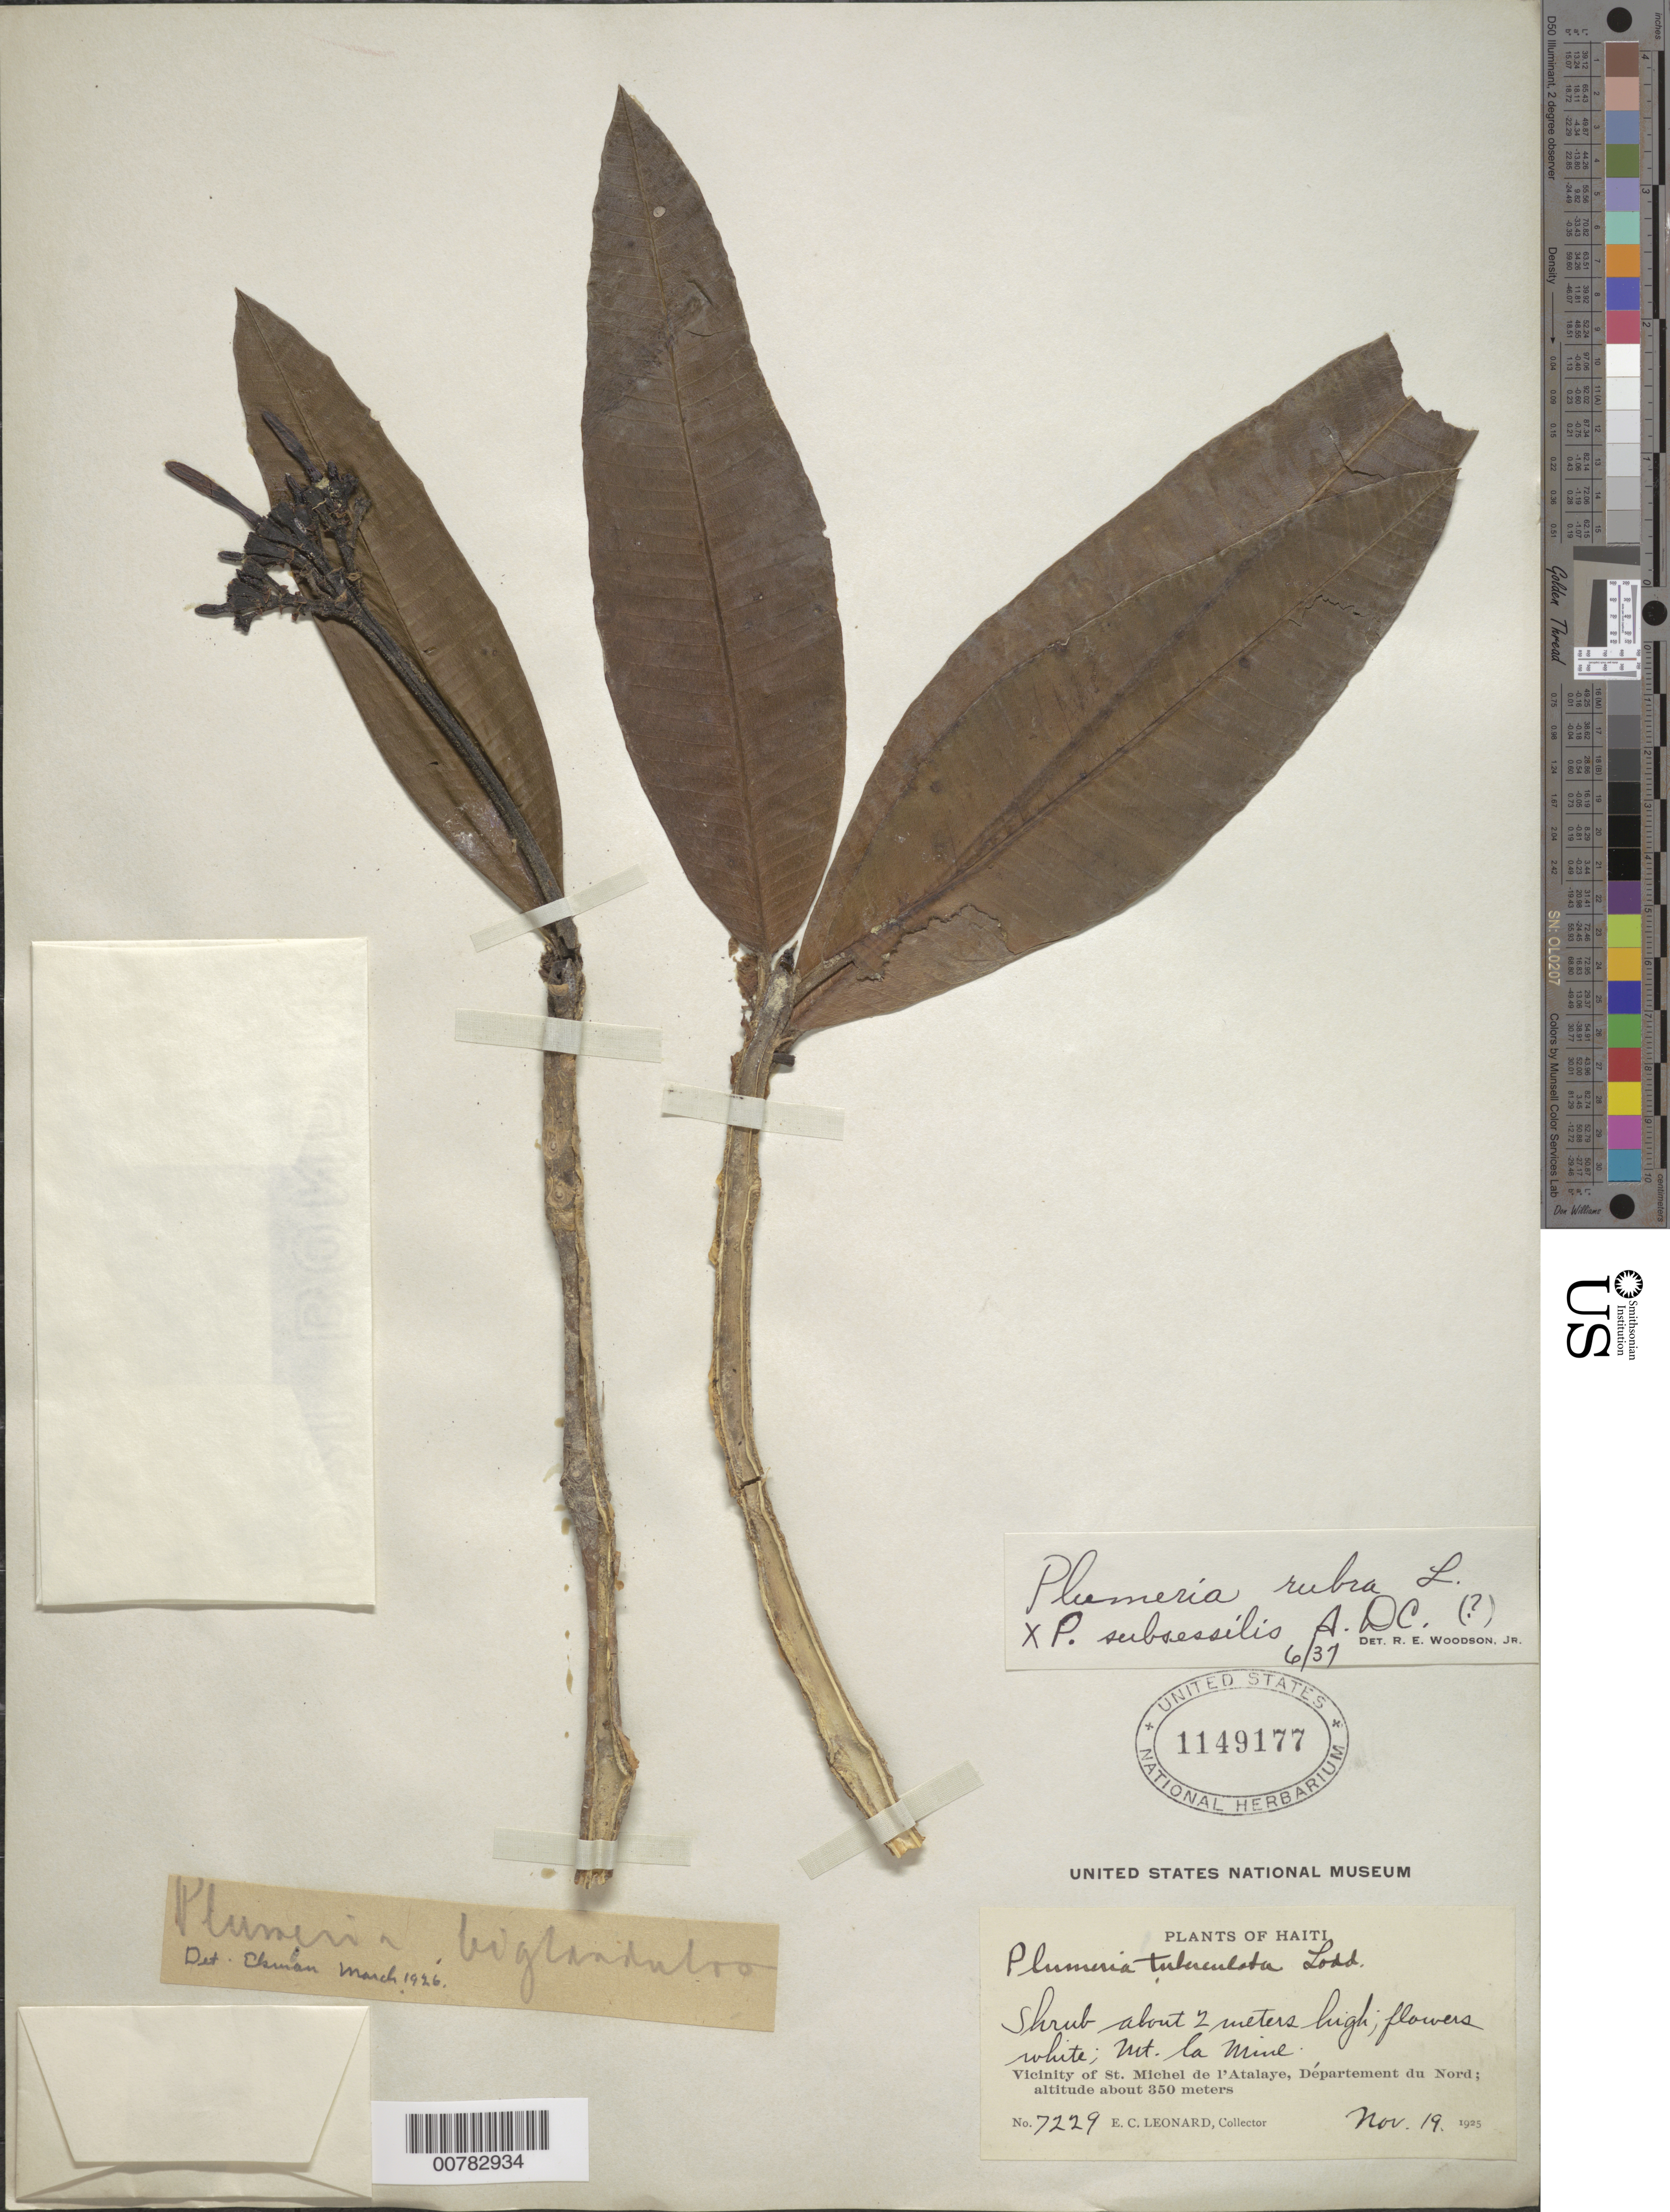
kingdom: Plantae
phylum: Tracheophyta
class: Magnoliopsida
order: Gentianales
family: Apocynaceae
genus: Plumeria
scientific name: Plumeria rubra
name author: L.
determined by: Woodson, R. E., Jr.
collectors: E. C. Leonard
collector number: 7229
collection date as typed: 19 Nov 1925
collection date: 1925-11-19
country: Haiti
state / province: Nord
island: Hispaniola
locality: Vicinity of St. Michel de l'Atalaye, Mt. La Mine.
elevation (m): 350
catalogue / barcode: US 1149177